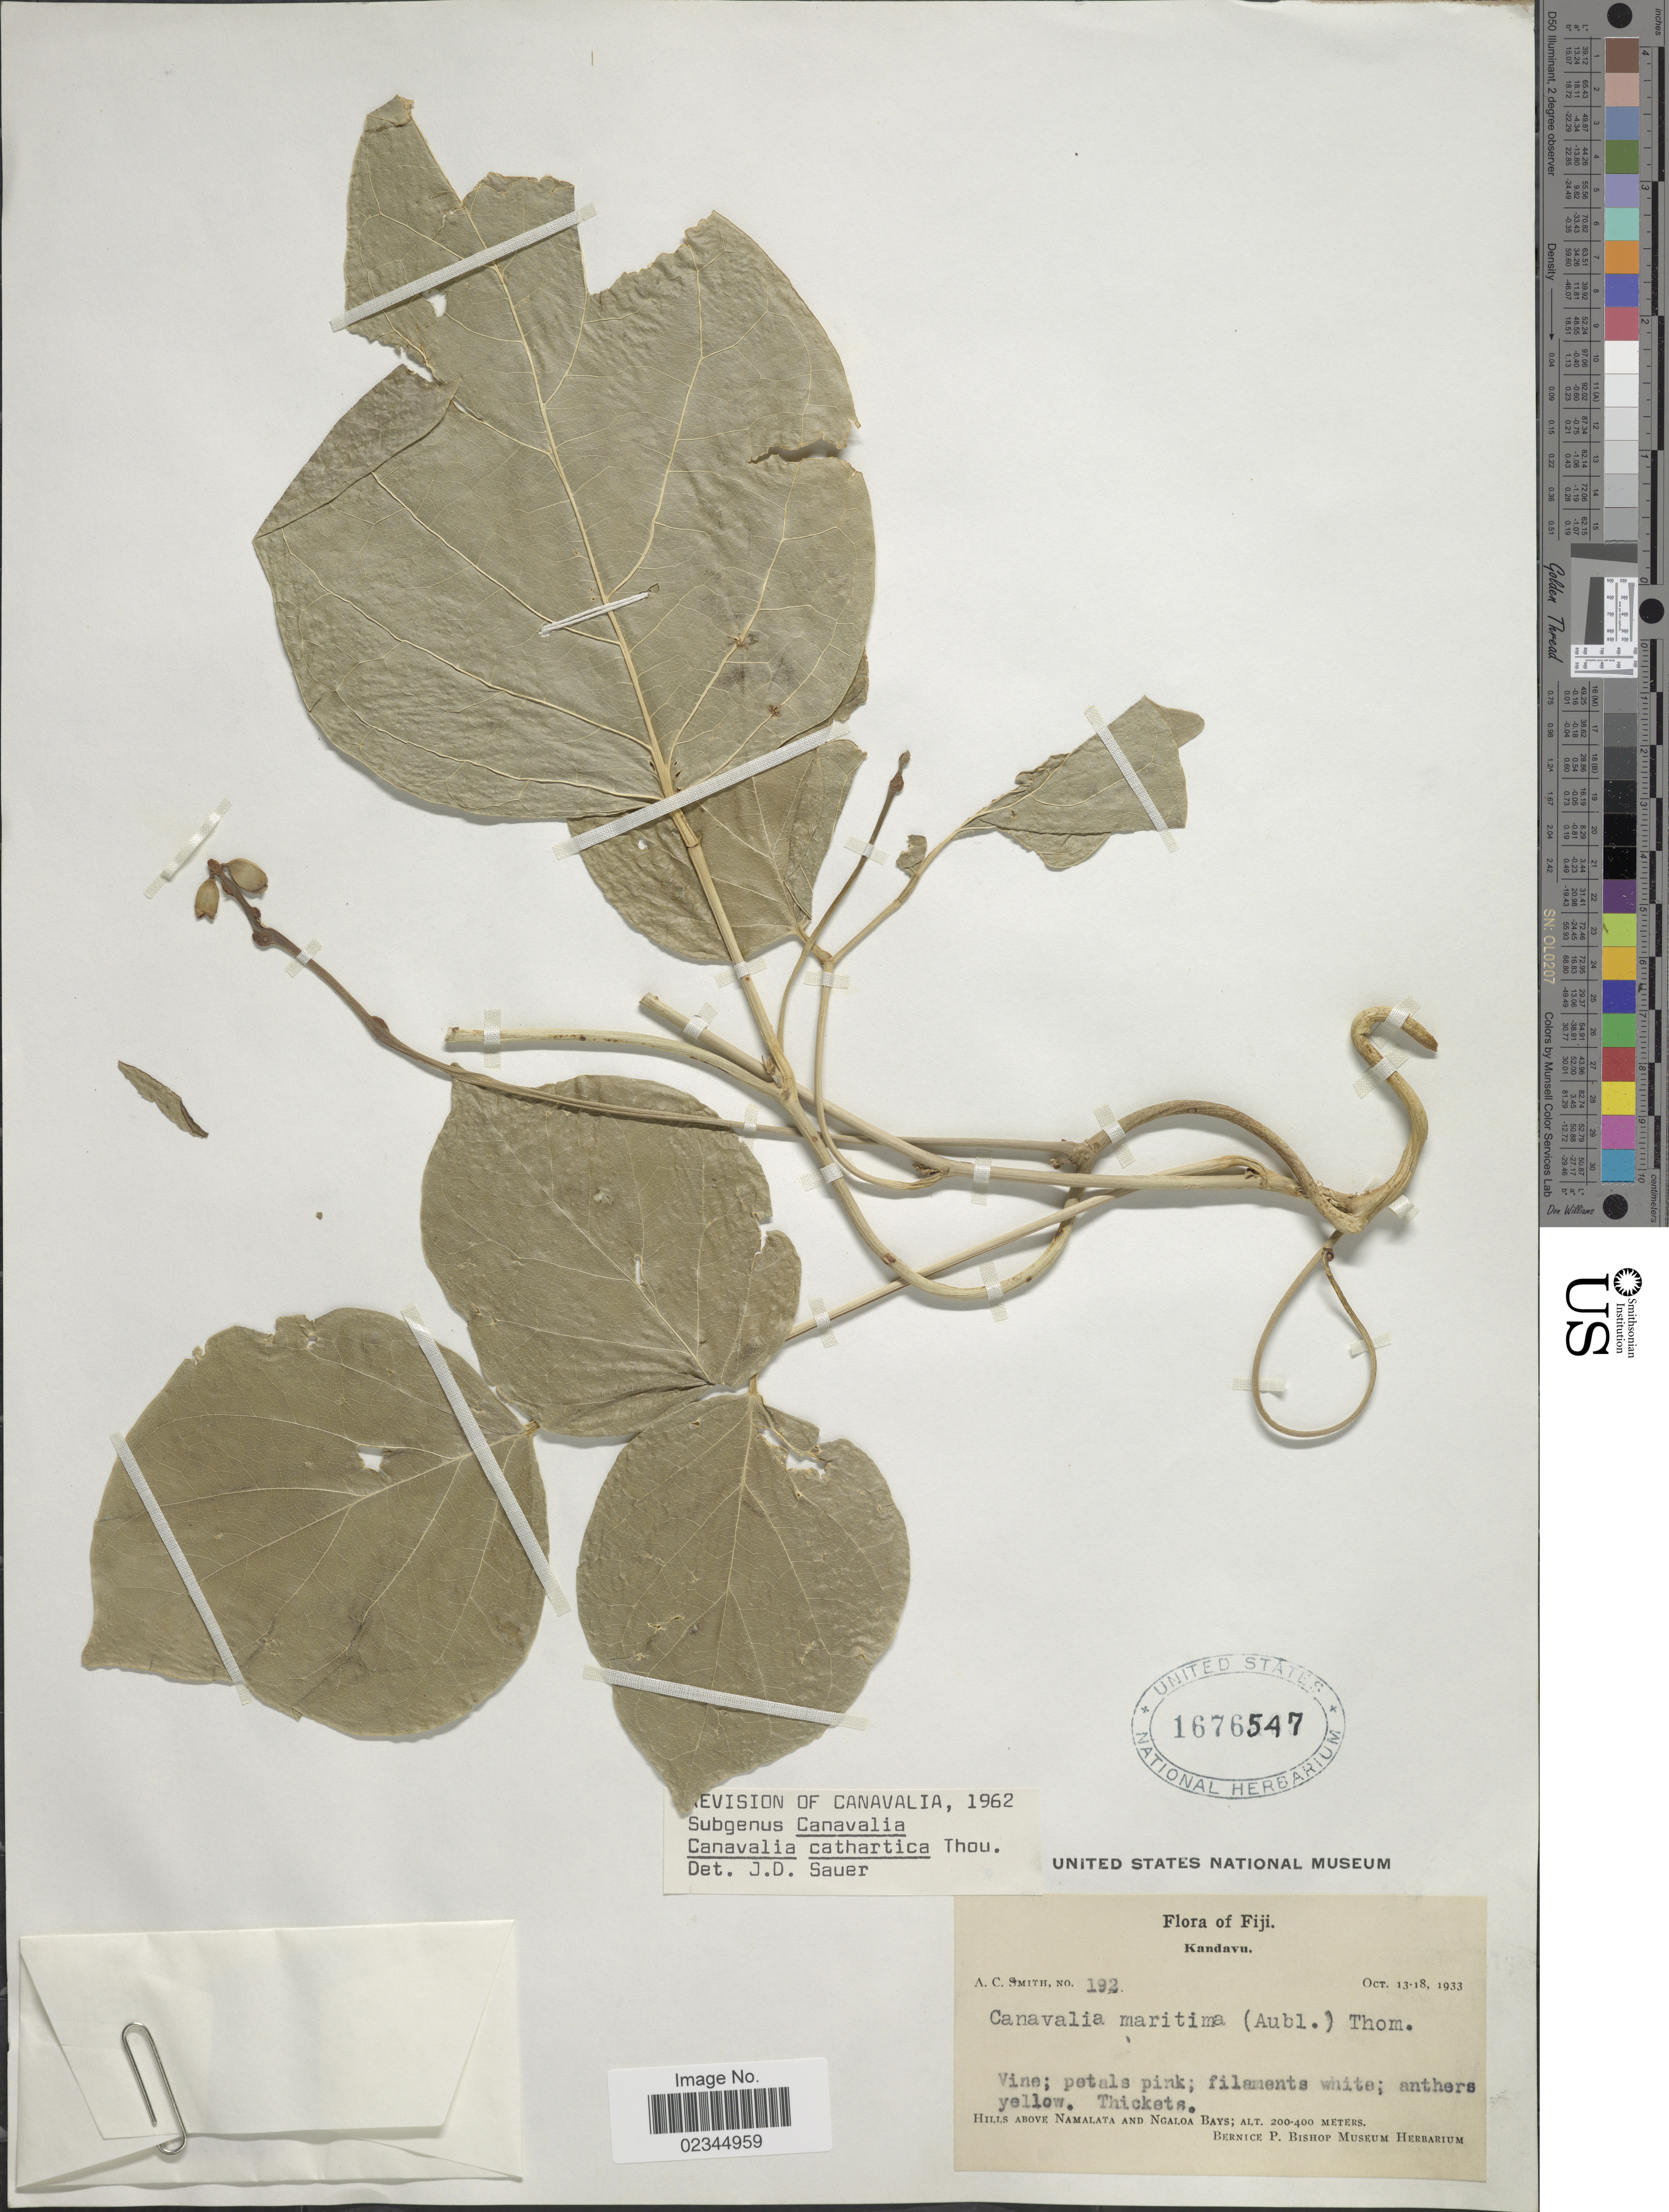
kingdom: Plantae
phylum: Tracheophyta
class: Magnoliopsida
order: Fabales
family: Fabaceae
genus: Canavalia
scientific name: Canavalia cathartica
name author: Thouars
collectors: A. C. Smith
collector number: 192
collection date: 1933-10-13/1933-10-18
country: Fiji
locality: Kandavu, hills above Namalata and Ngaloa Bays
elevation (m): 200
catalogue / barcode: US 1676547